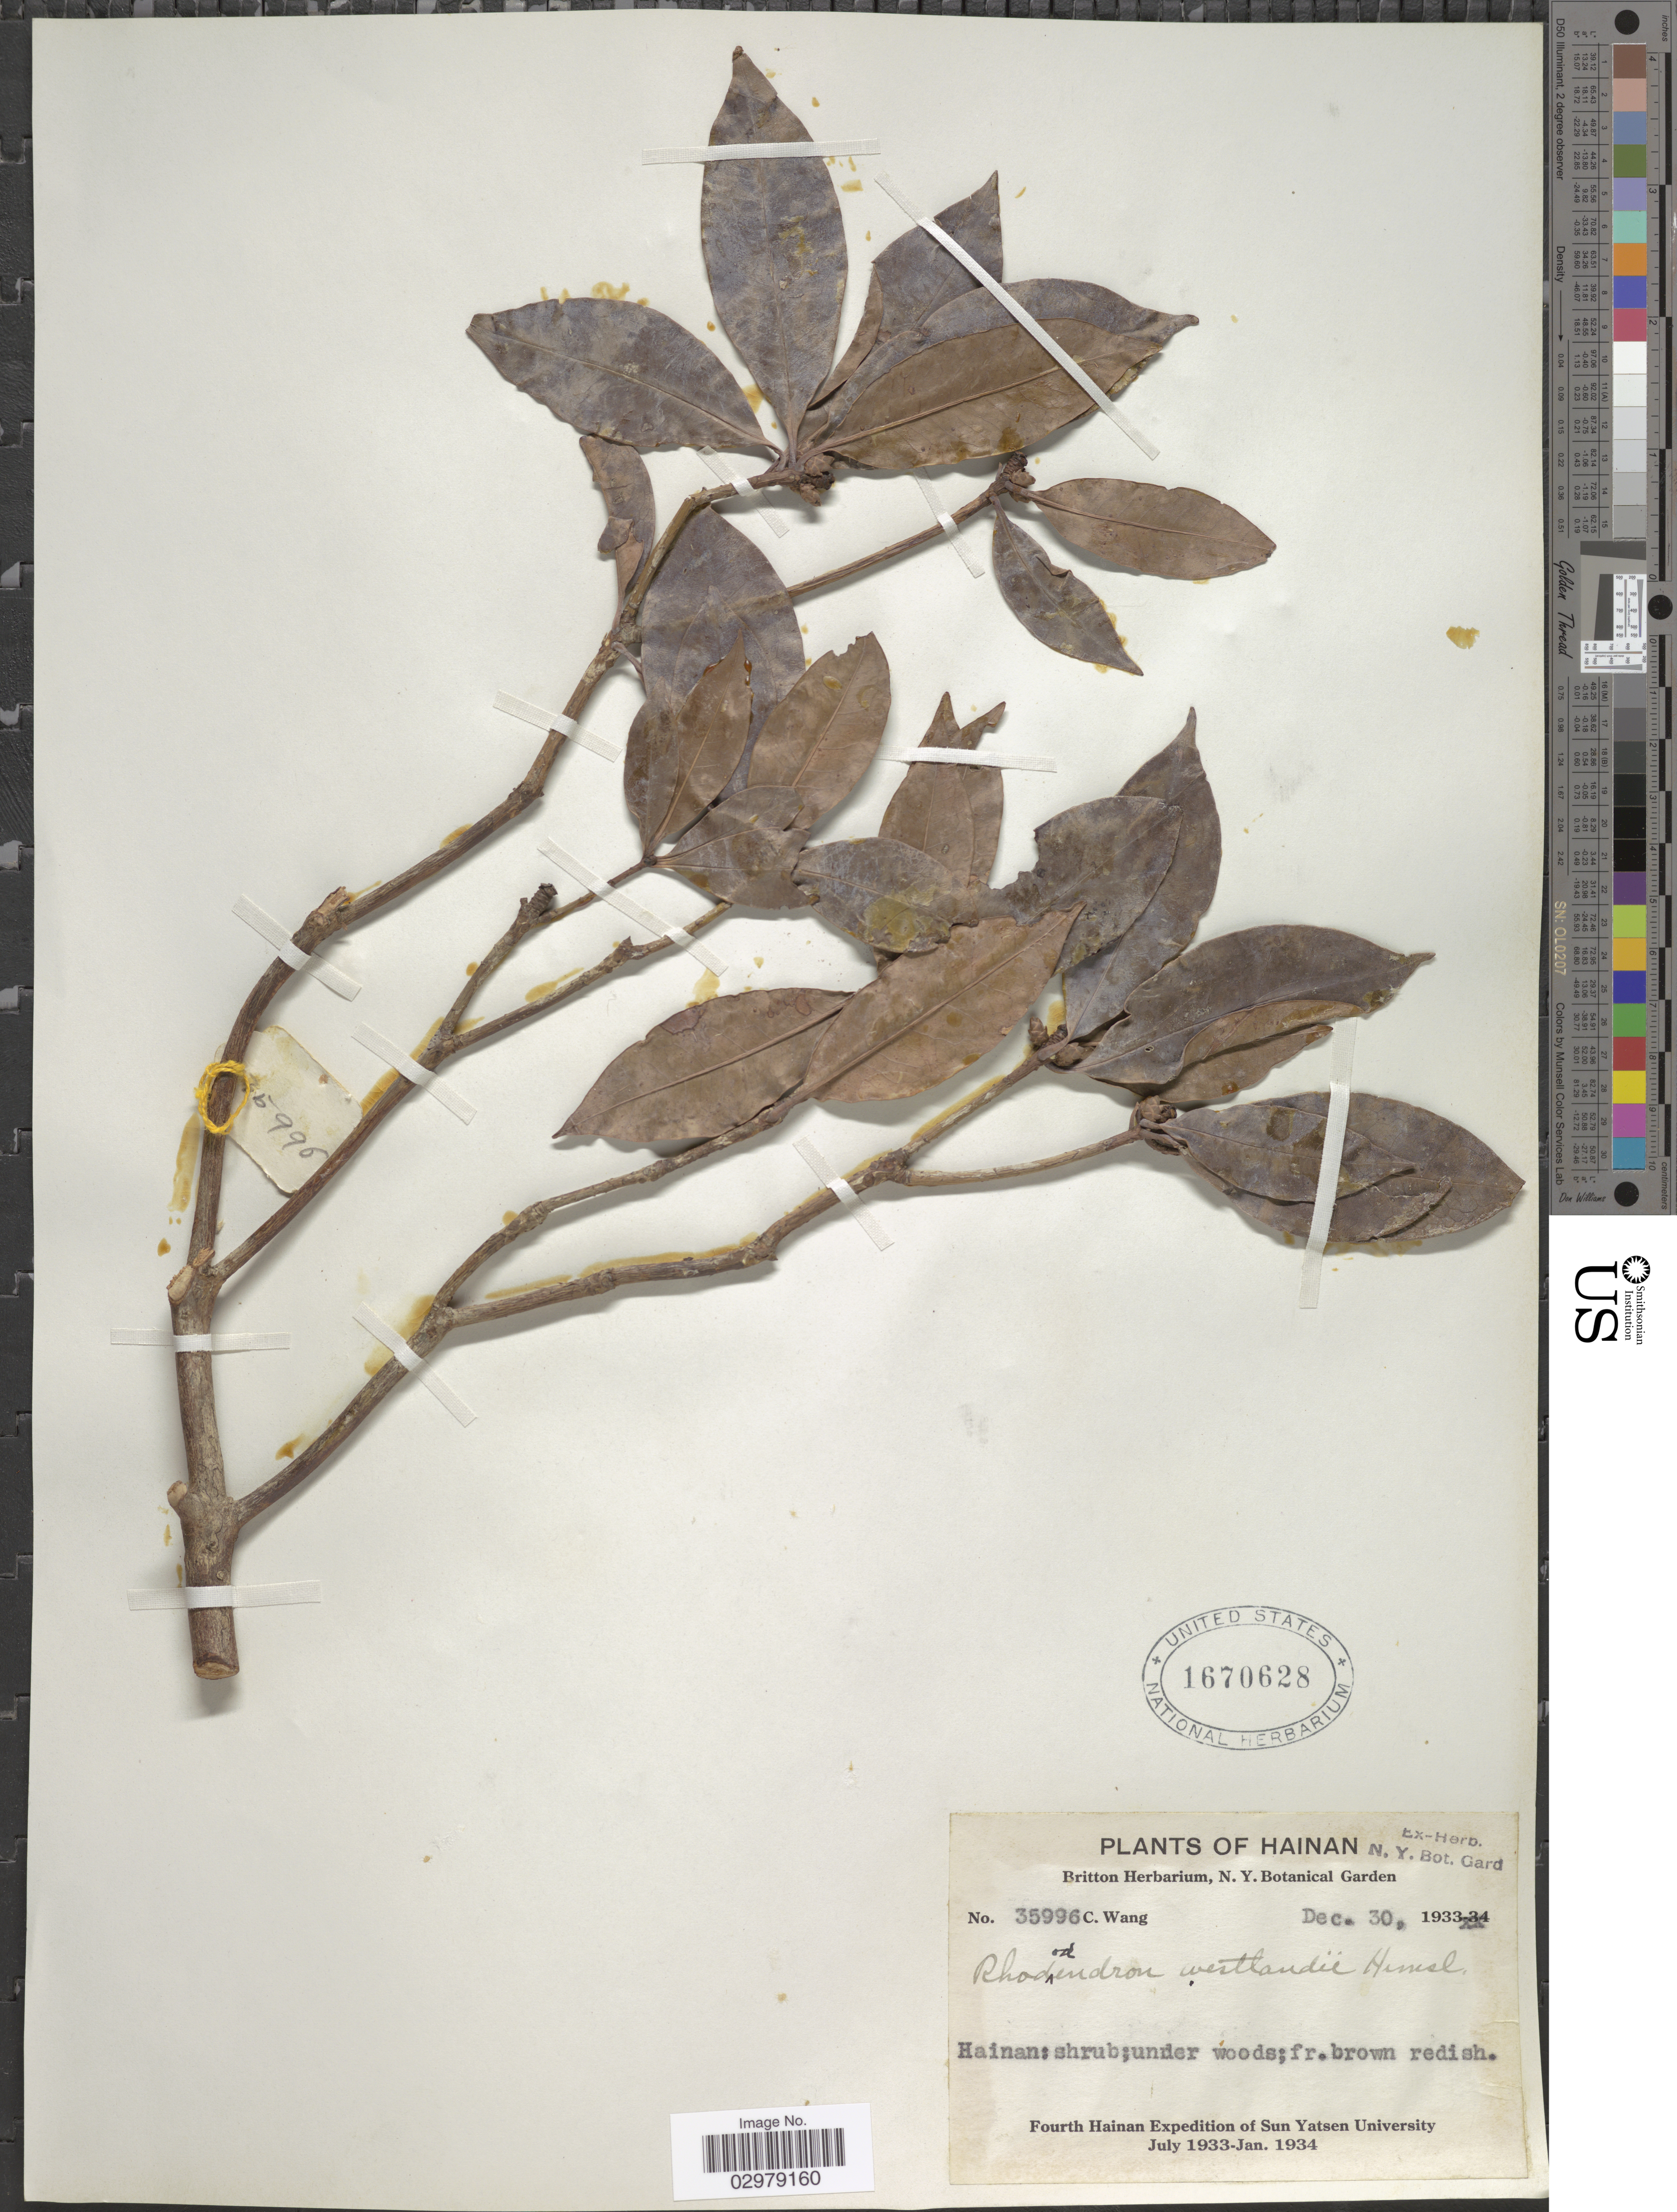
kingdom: Plantae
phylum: Tracheophyta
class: Magnoliopsida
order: Ericales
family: Ericaceae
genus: Rhododendron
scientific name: Rhododendron westlandii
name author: Hemsl.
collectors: C. Wang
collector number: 35996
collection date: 1933-12-30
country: China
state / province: Hainan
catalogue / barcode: US 1670628